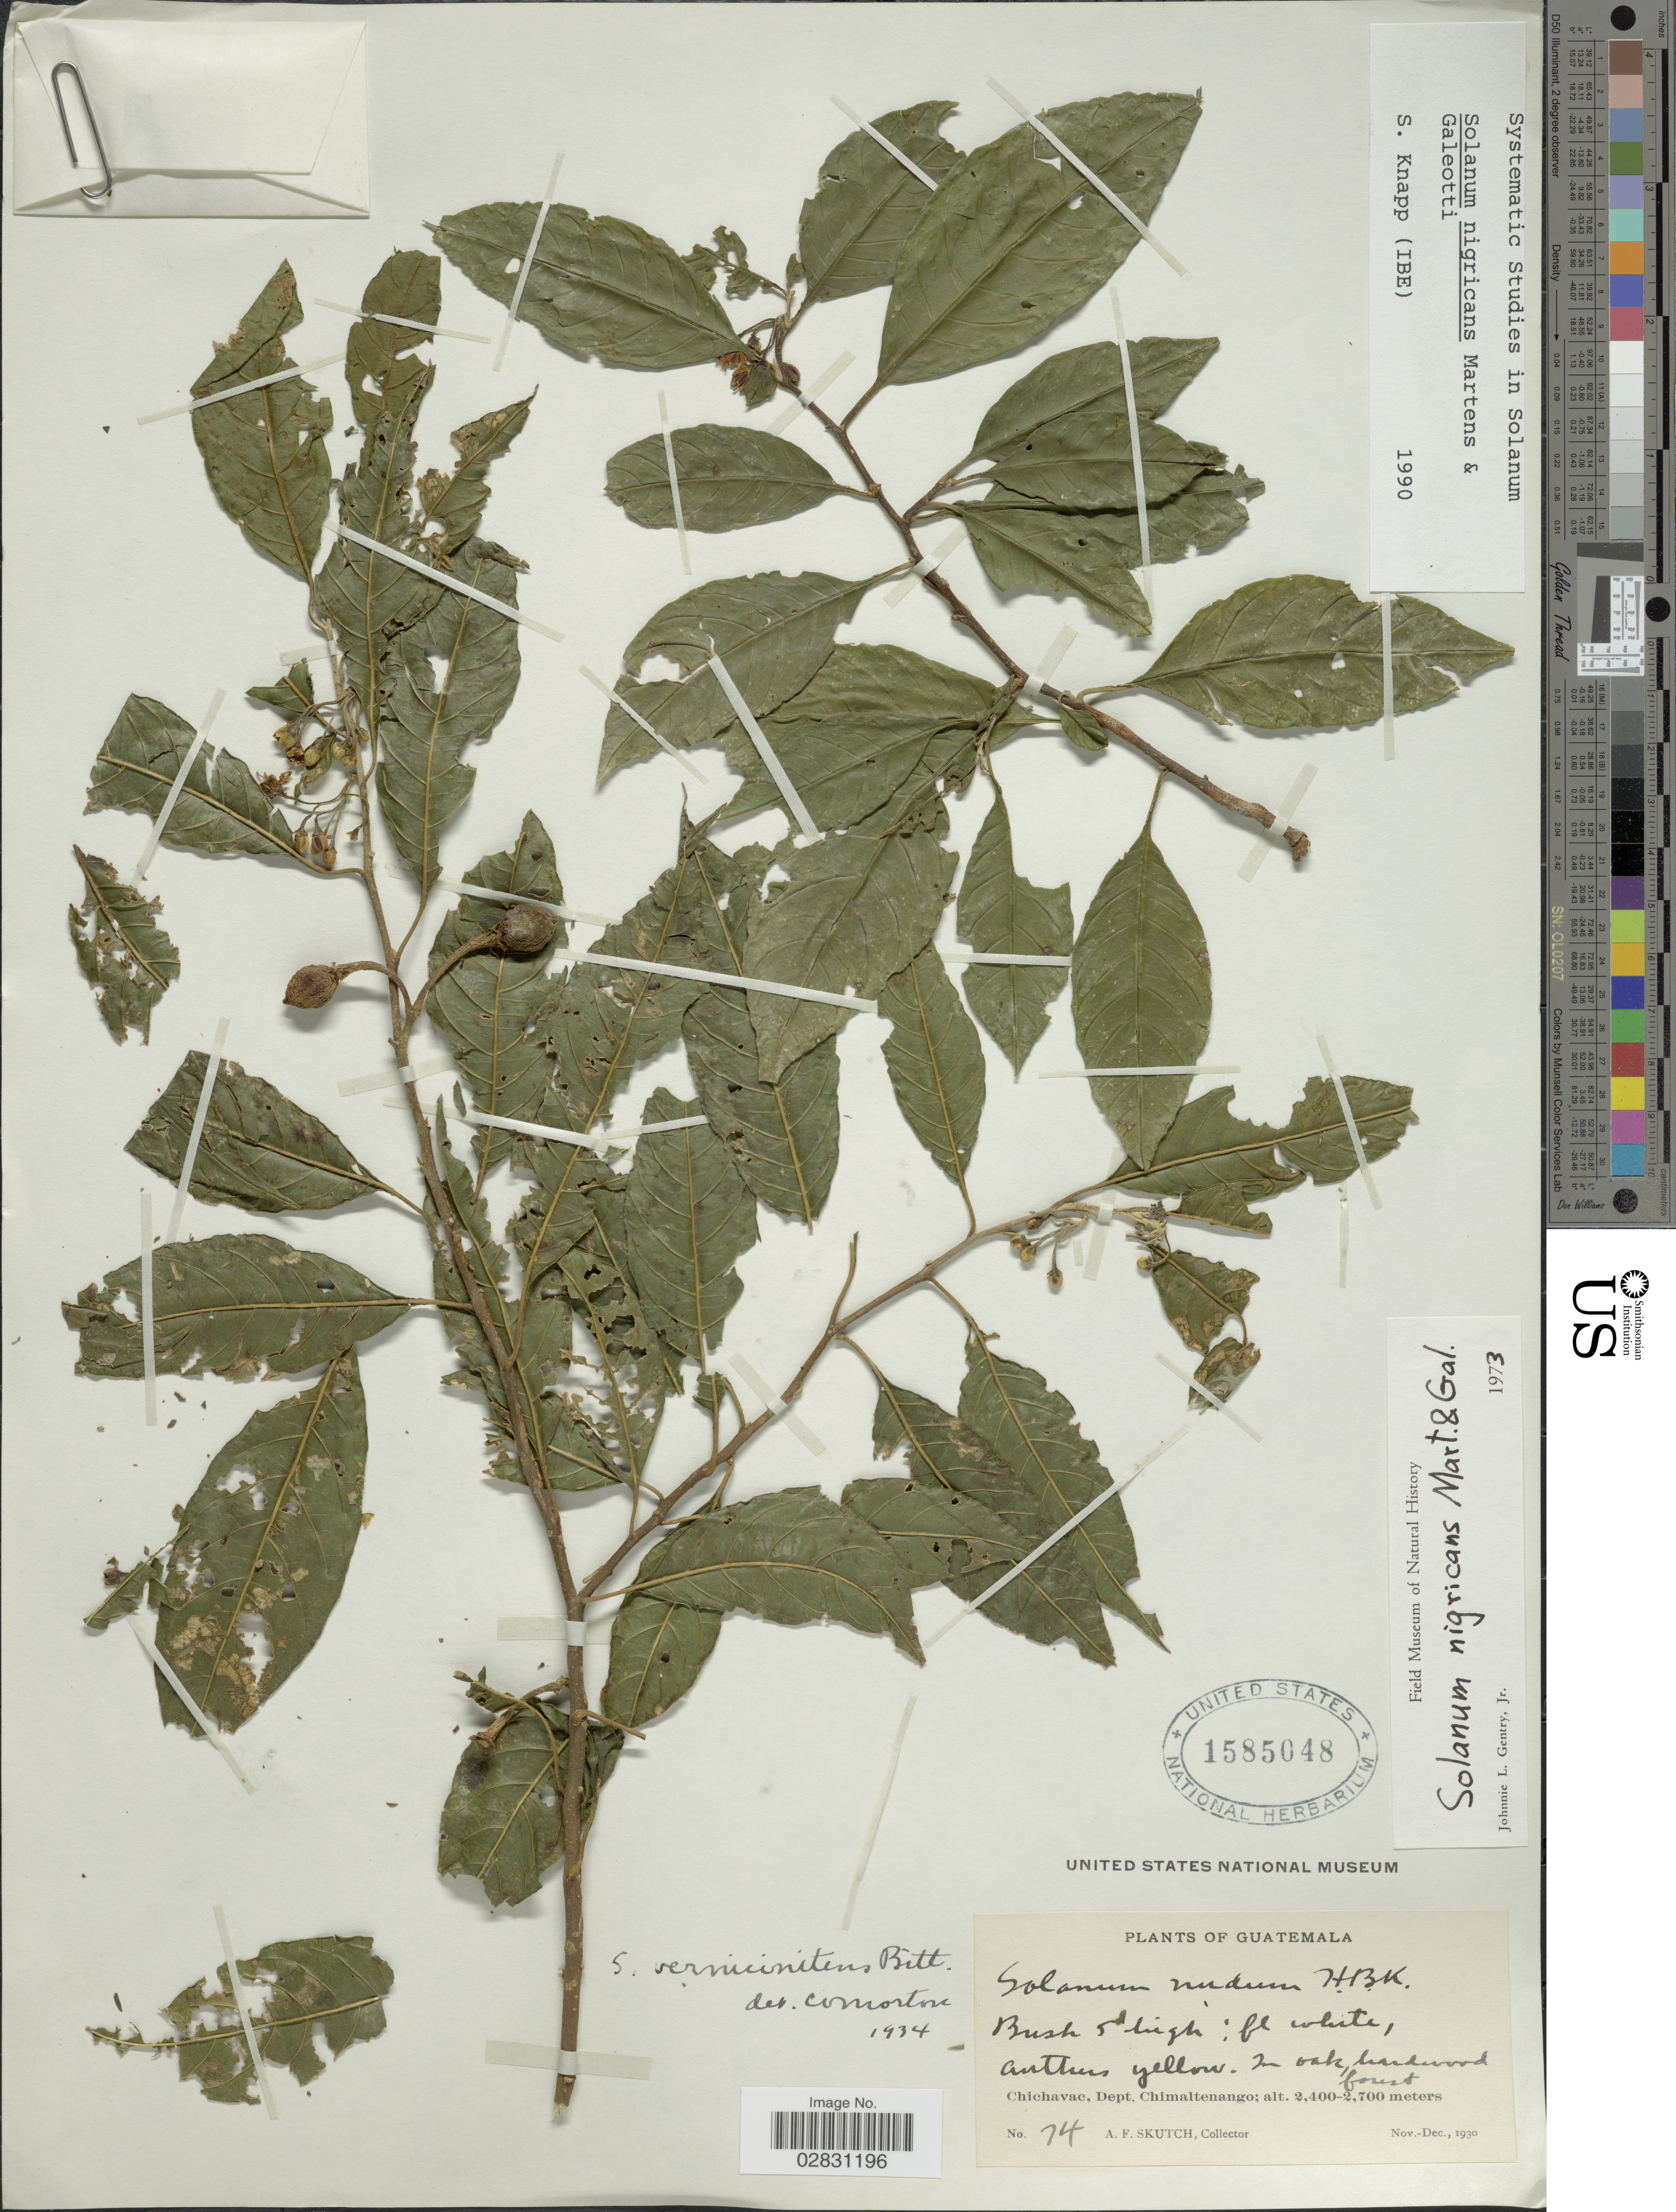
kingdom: Plantae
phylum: Tracheophyta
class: Magnoliopsida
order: Solanales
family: Solanaceae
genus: Solanum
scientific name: Solanum nigricans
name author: M. Martens & Galeotti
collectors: A. F. Skutch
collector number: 74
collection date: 1930-11/1930-12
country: Guatemala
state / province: Chimaltenango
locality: Chichavac, Dept. Chimaltenango.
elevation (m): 2400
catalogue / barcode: US 1585048